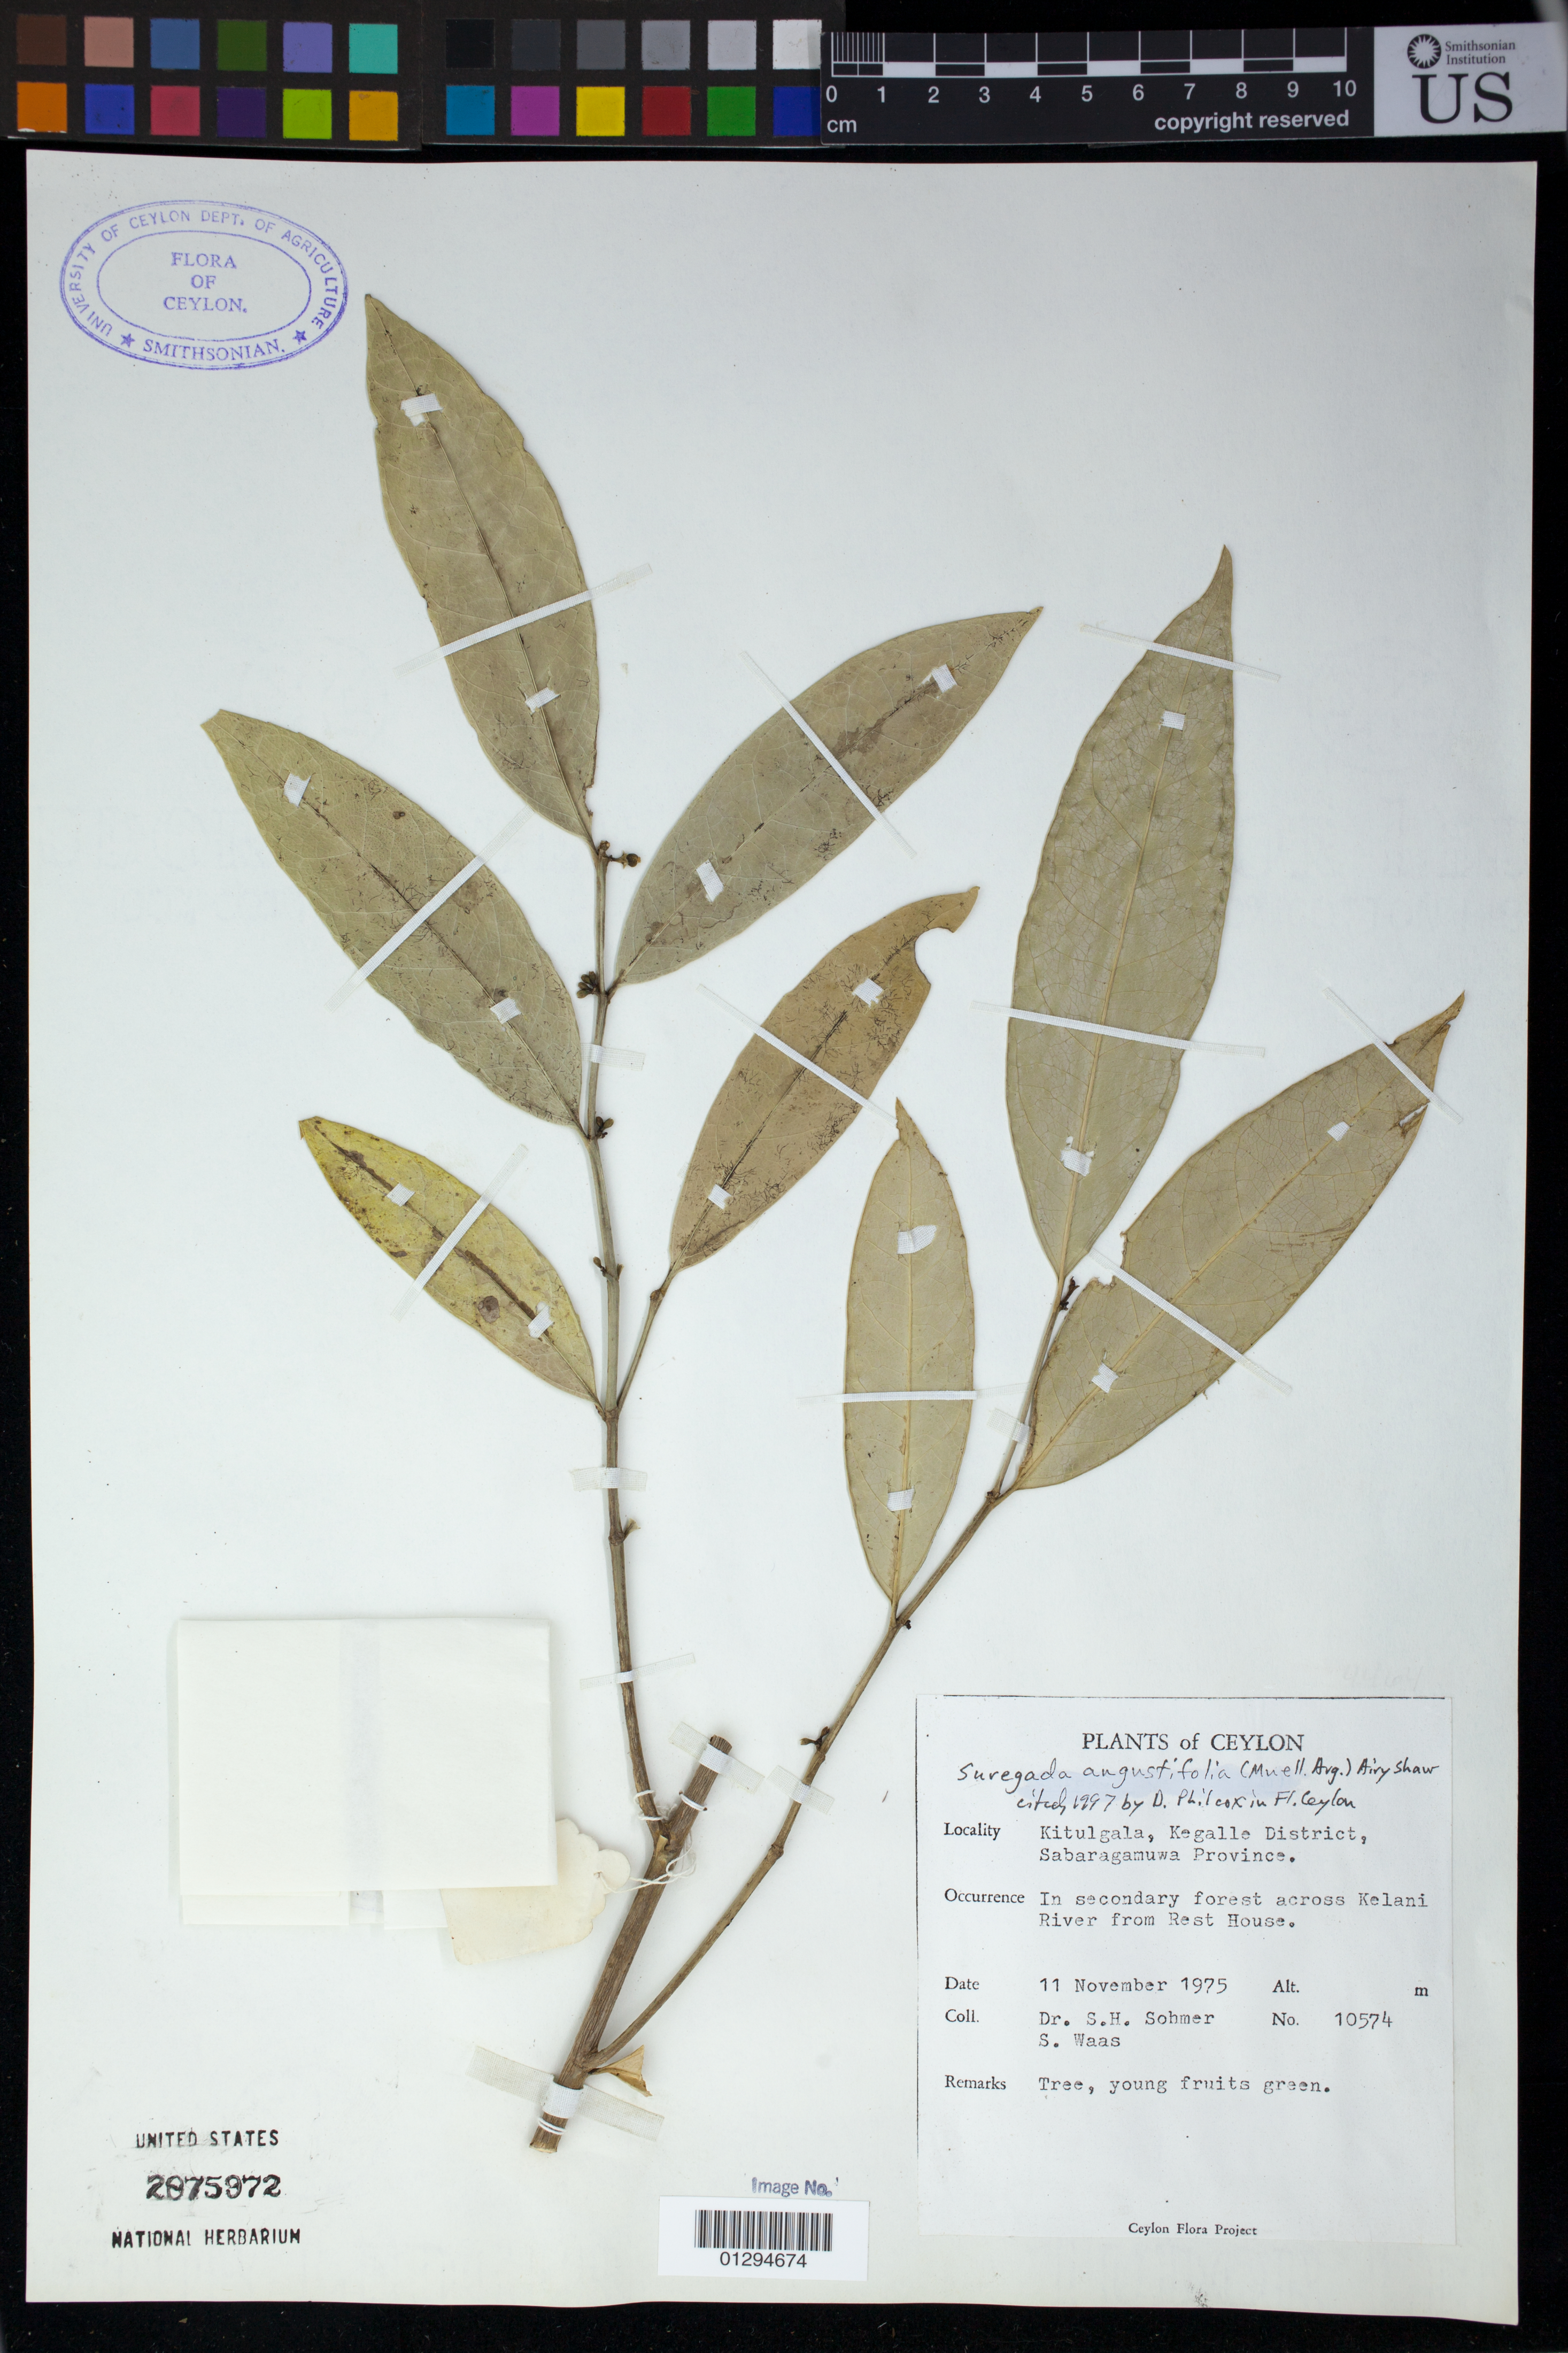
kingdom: Plantae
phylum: Tracheophyta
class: Magnoliopsida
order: Malpighiales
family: Euphorbiaceae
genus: Suregada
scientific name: Suregada angustifolia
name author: Müll. Arg.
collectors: S. H. Sohmer & S. Waas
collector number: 10574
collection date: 1975-11-11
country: Sri Lanka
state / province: Sabaragamuwa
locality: across Kelani River from Rest House. Kitulgala, Kegalle District,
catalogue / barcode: US 2075972